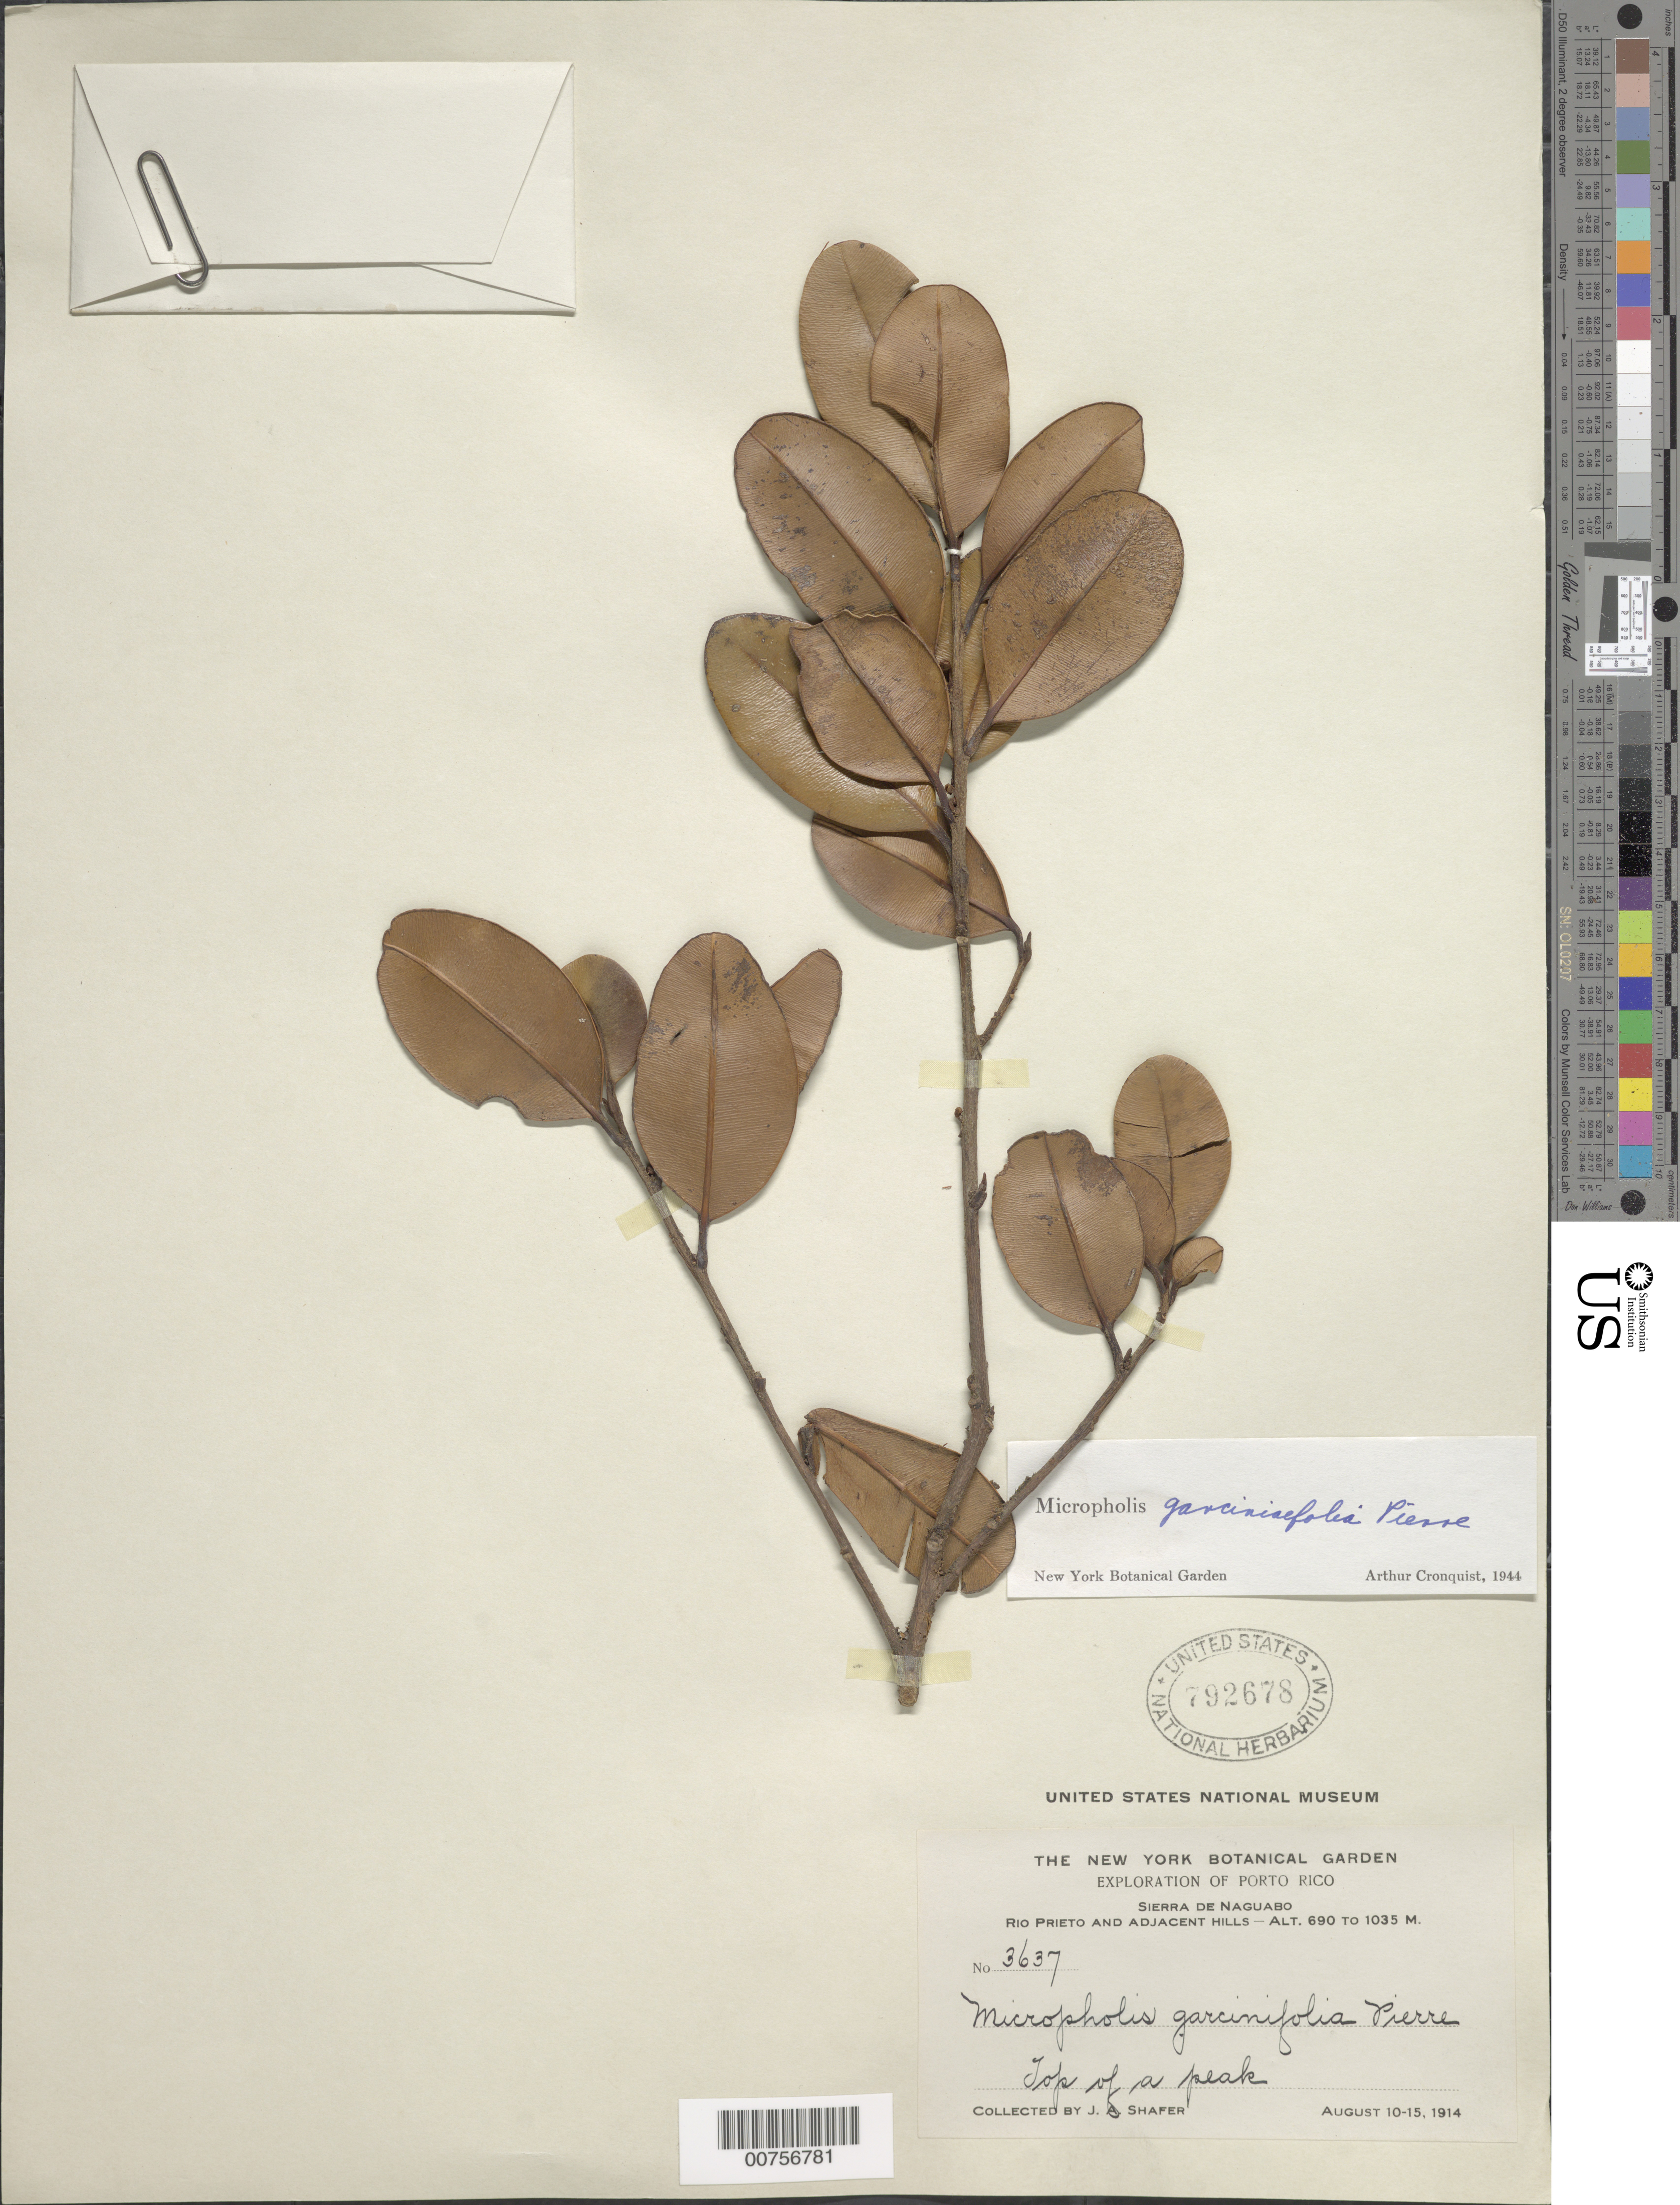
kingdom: Plantae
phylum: Tracheophyta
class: Magnoliopsida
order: Ericales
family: Sapotaceae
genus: Micropholis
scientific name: Micropholis garciniifolia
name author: Pierre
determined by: Cronquist, A. J.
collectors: J. A. Shafer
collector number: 3637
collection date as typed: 10 Aug 1914 to 15 Aug 1914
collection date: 1914-08-10/1914-08-15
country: Puerto Rico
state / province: Naguabo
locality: Sierra de Naguabo. Río Prieto and adjacent hills.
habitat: Top of a peak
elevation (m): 690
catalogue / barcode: US 792678